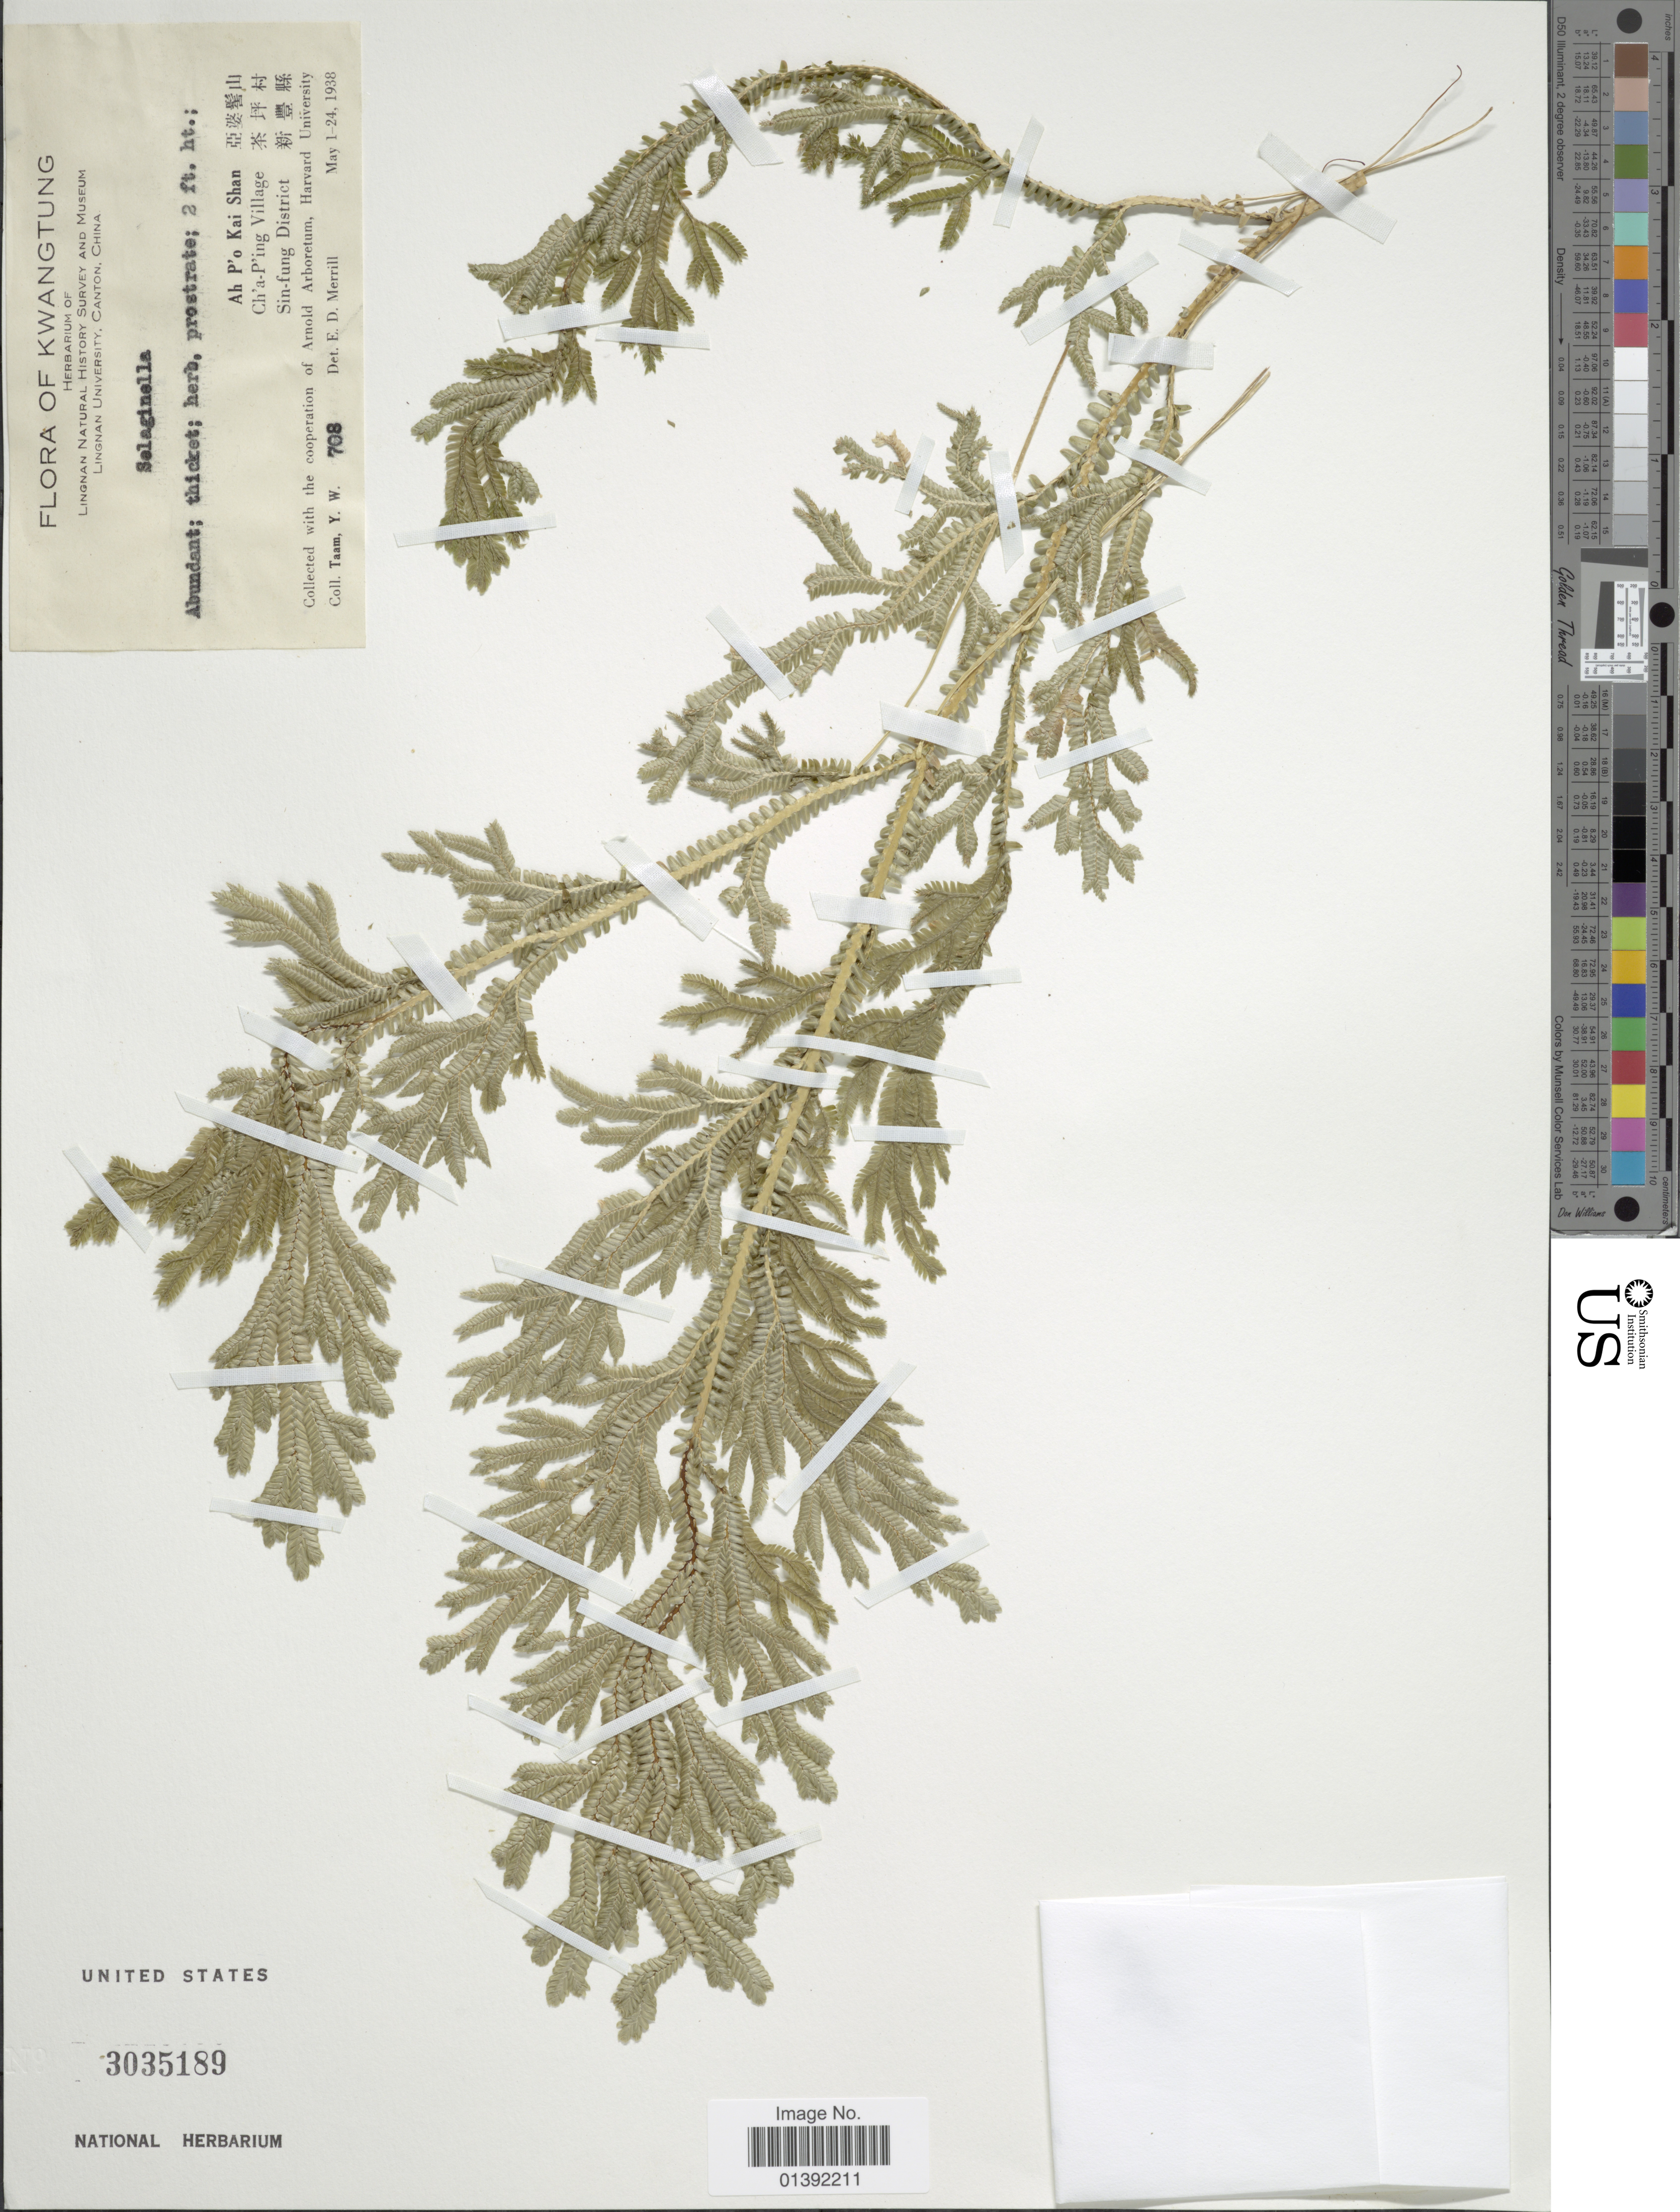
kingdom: Plantae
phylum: Tracheophyta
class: Lycopodiopsida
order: Selaginellales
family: Selaginellaceae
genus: Selaginella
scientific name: Selaginella sp.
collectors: Y. W. Taam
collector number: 708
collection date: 1938-05-01/1938-05-24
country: China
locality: Kwangtung, Ah P'o Kai Shan, Ch'a-Ping Village, Sin-fung District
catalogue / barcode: US 3035189